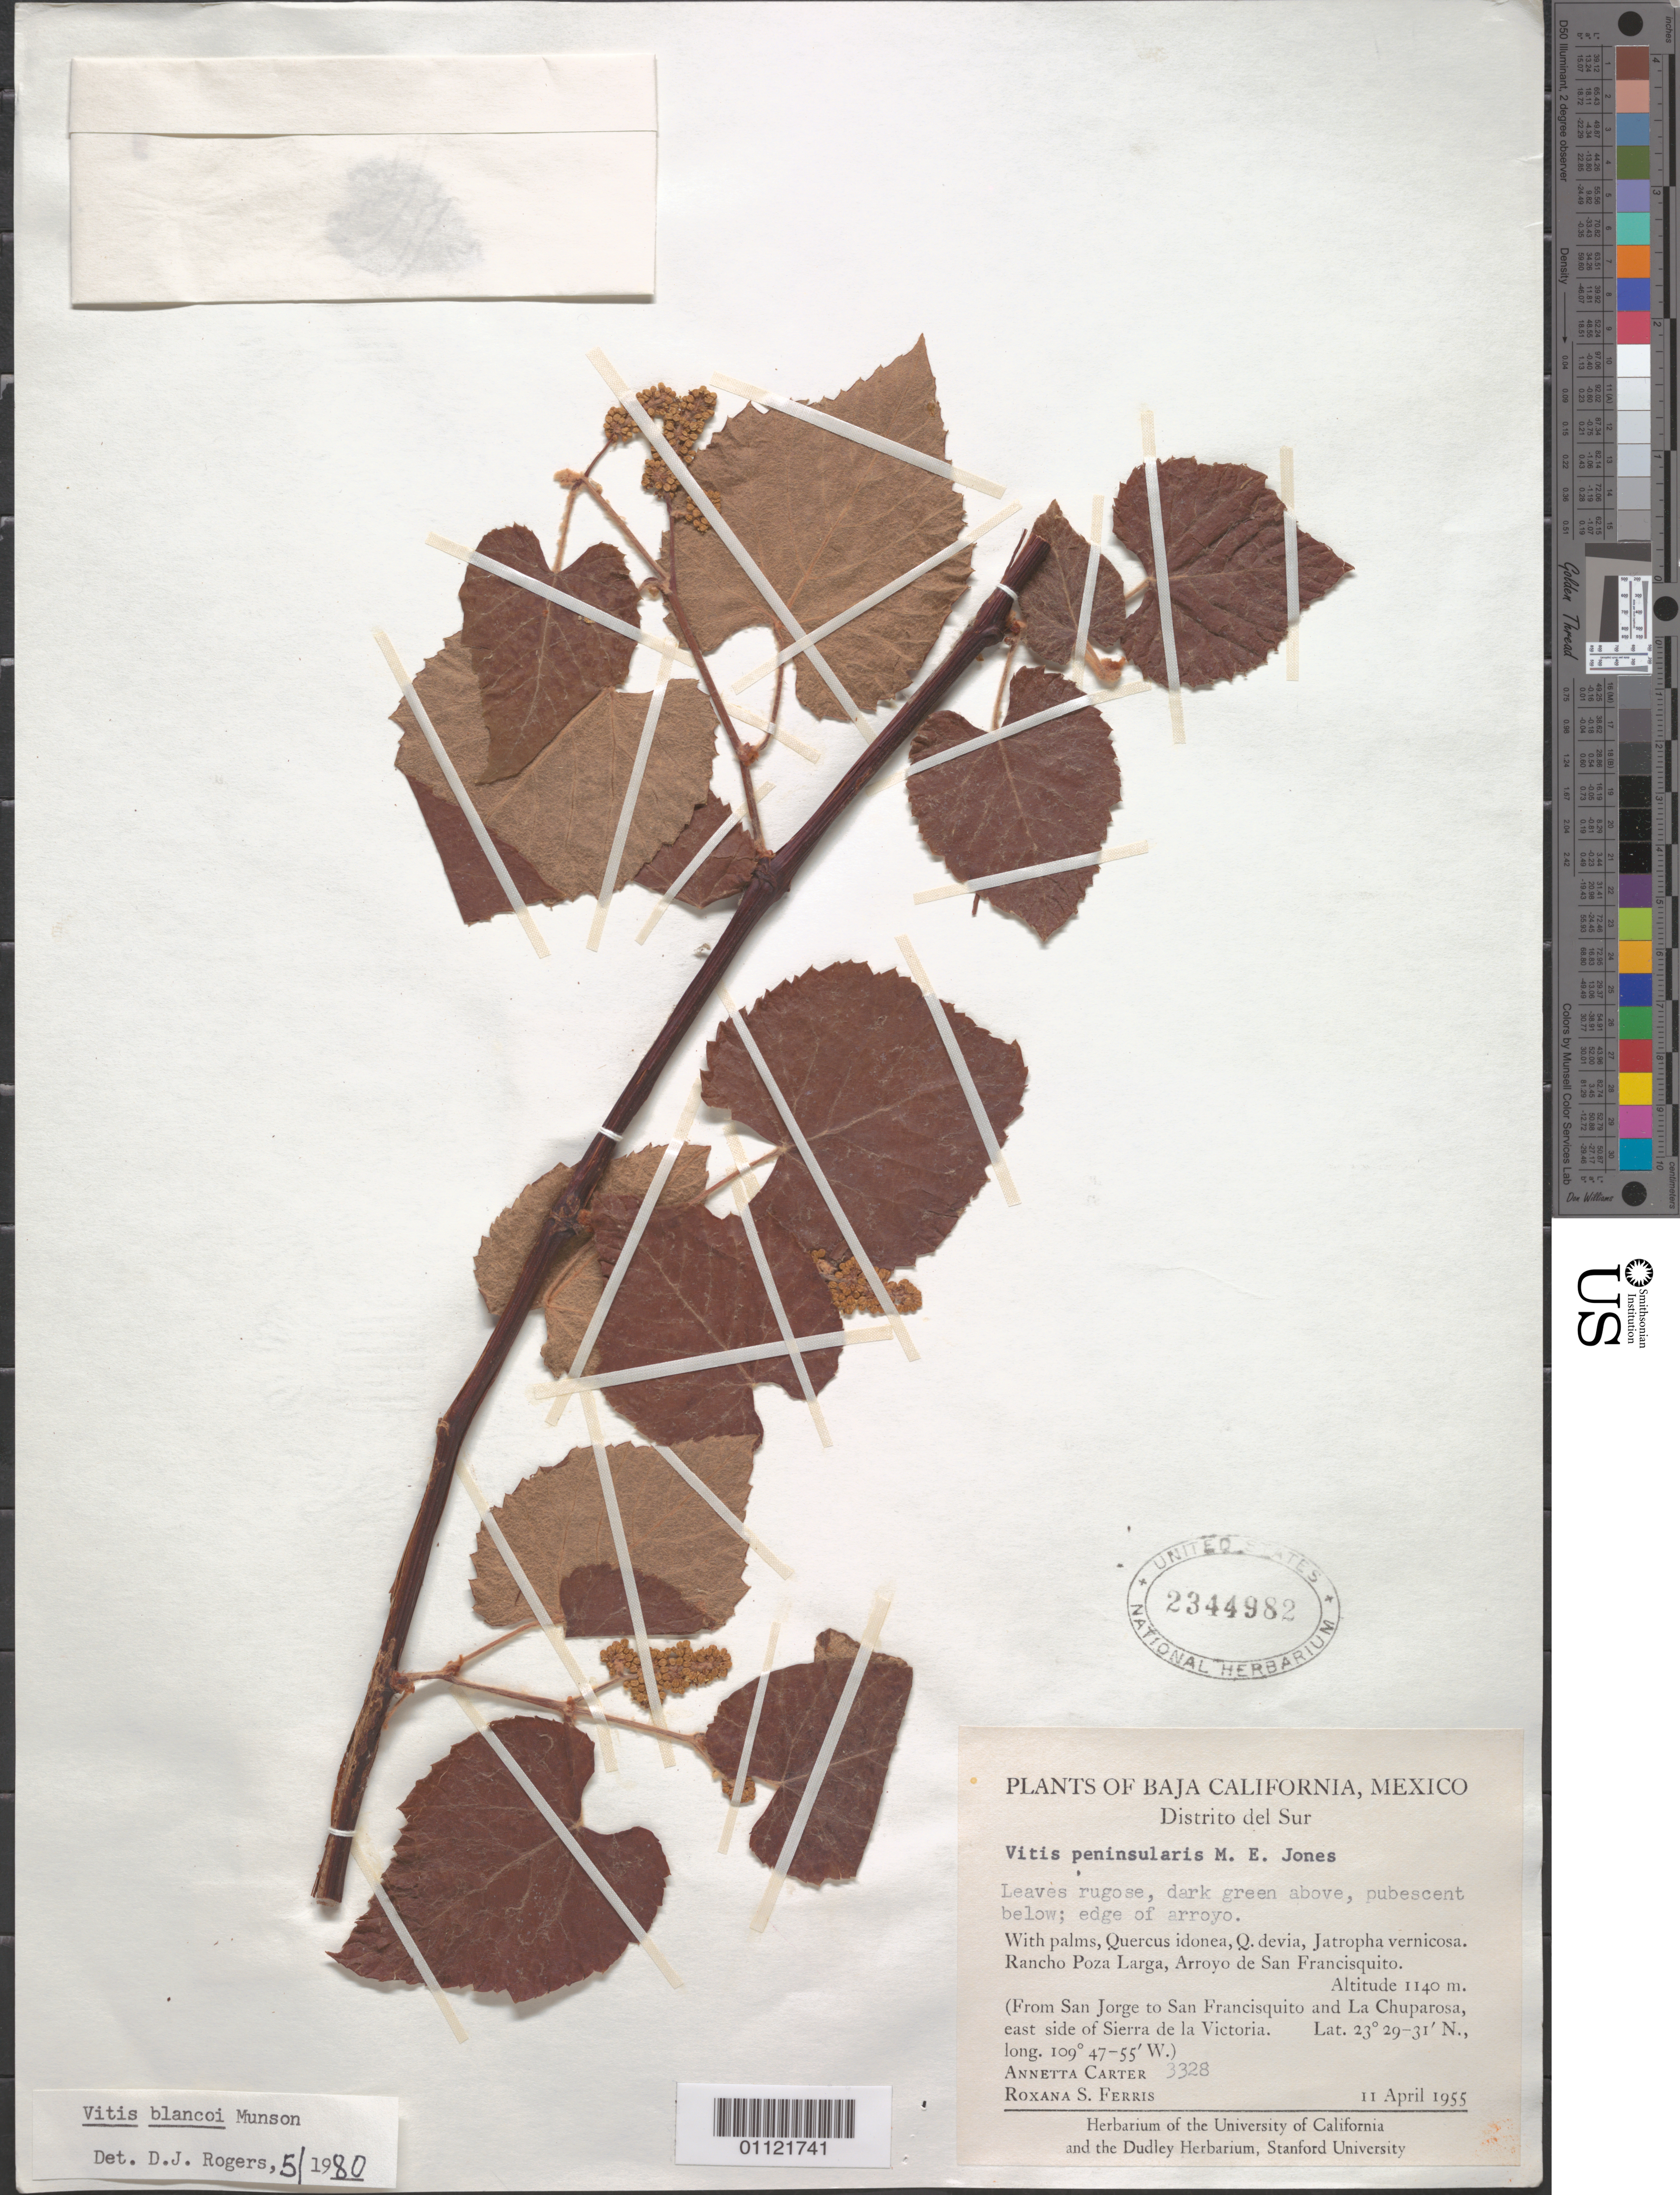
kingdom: Plantae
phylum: Tracheophyta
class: Magnoliopsida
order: Vitales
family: Vitaceae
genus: Vitis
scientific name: Vitis blancoii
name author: Munson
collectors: A. Carter & R. S. Ferris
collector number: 3328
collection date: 1955-11-04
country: Mexico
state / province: Baja California Sur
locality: From San Jorge to San Francisquito and La Chuparosa, east side of Sierra da la Victoria.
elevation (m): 347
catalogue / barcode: US 2344982